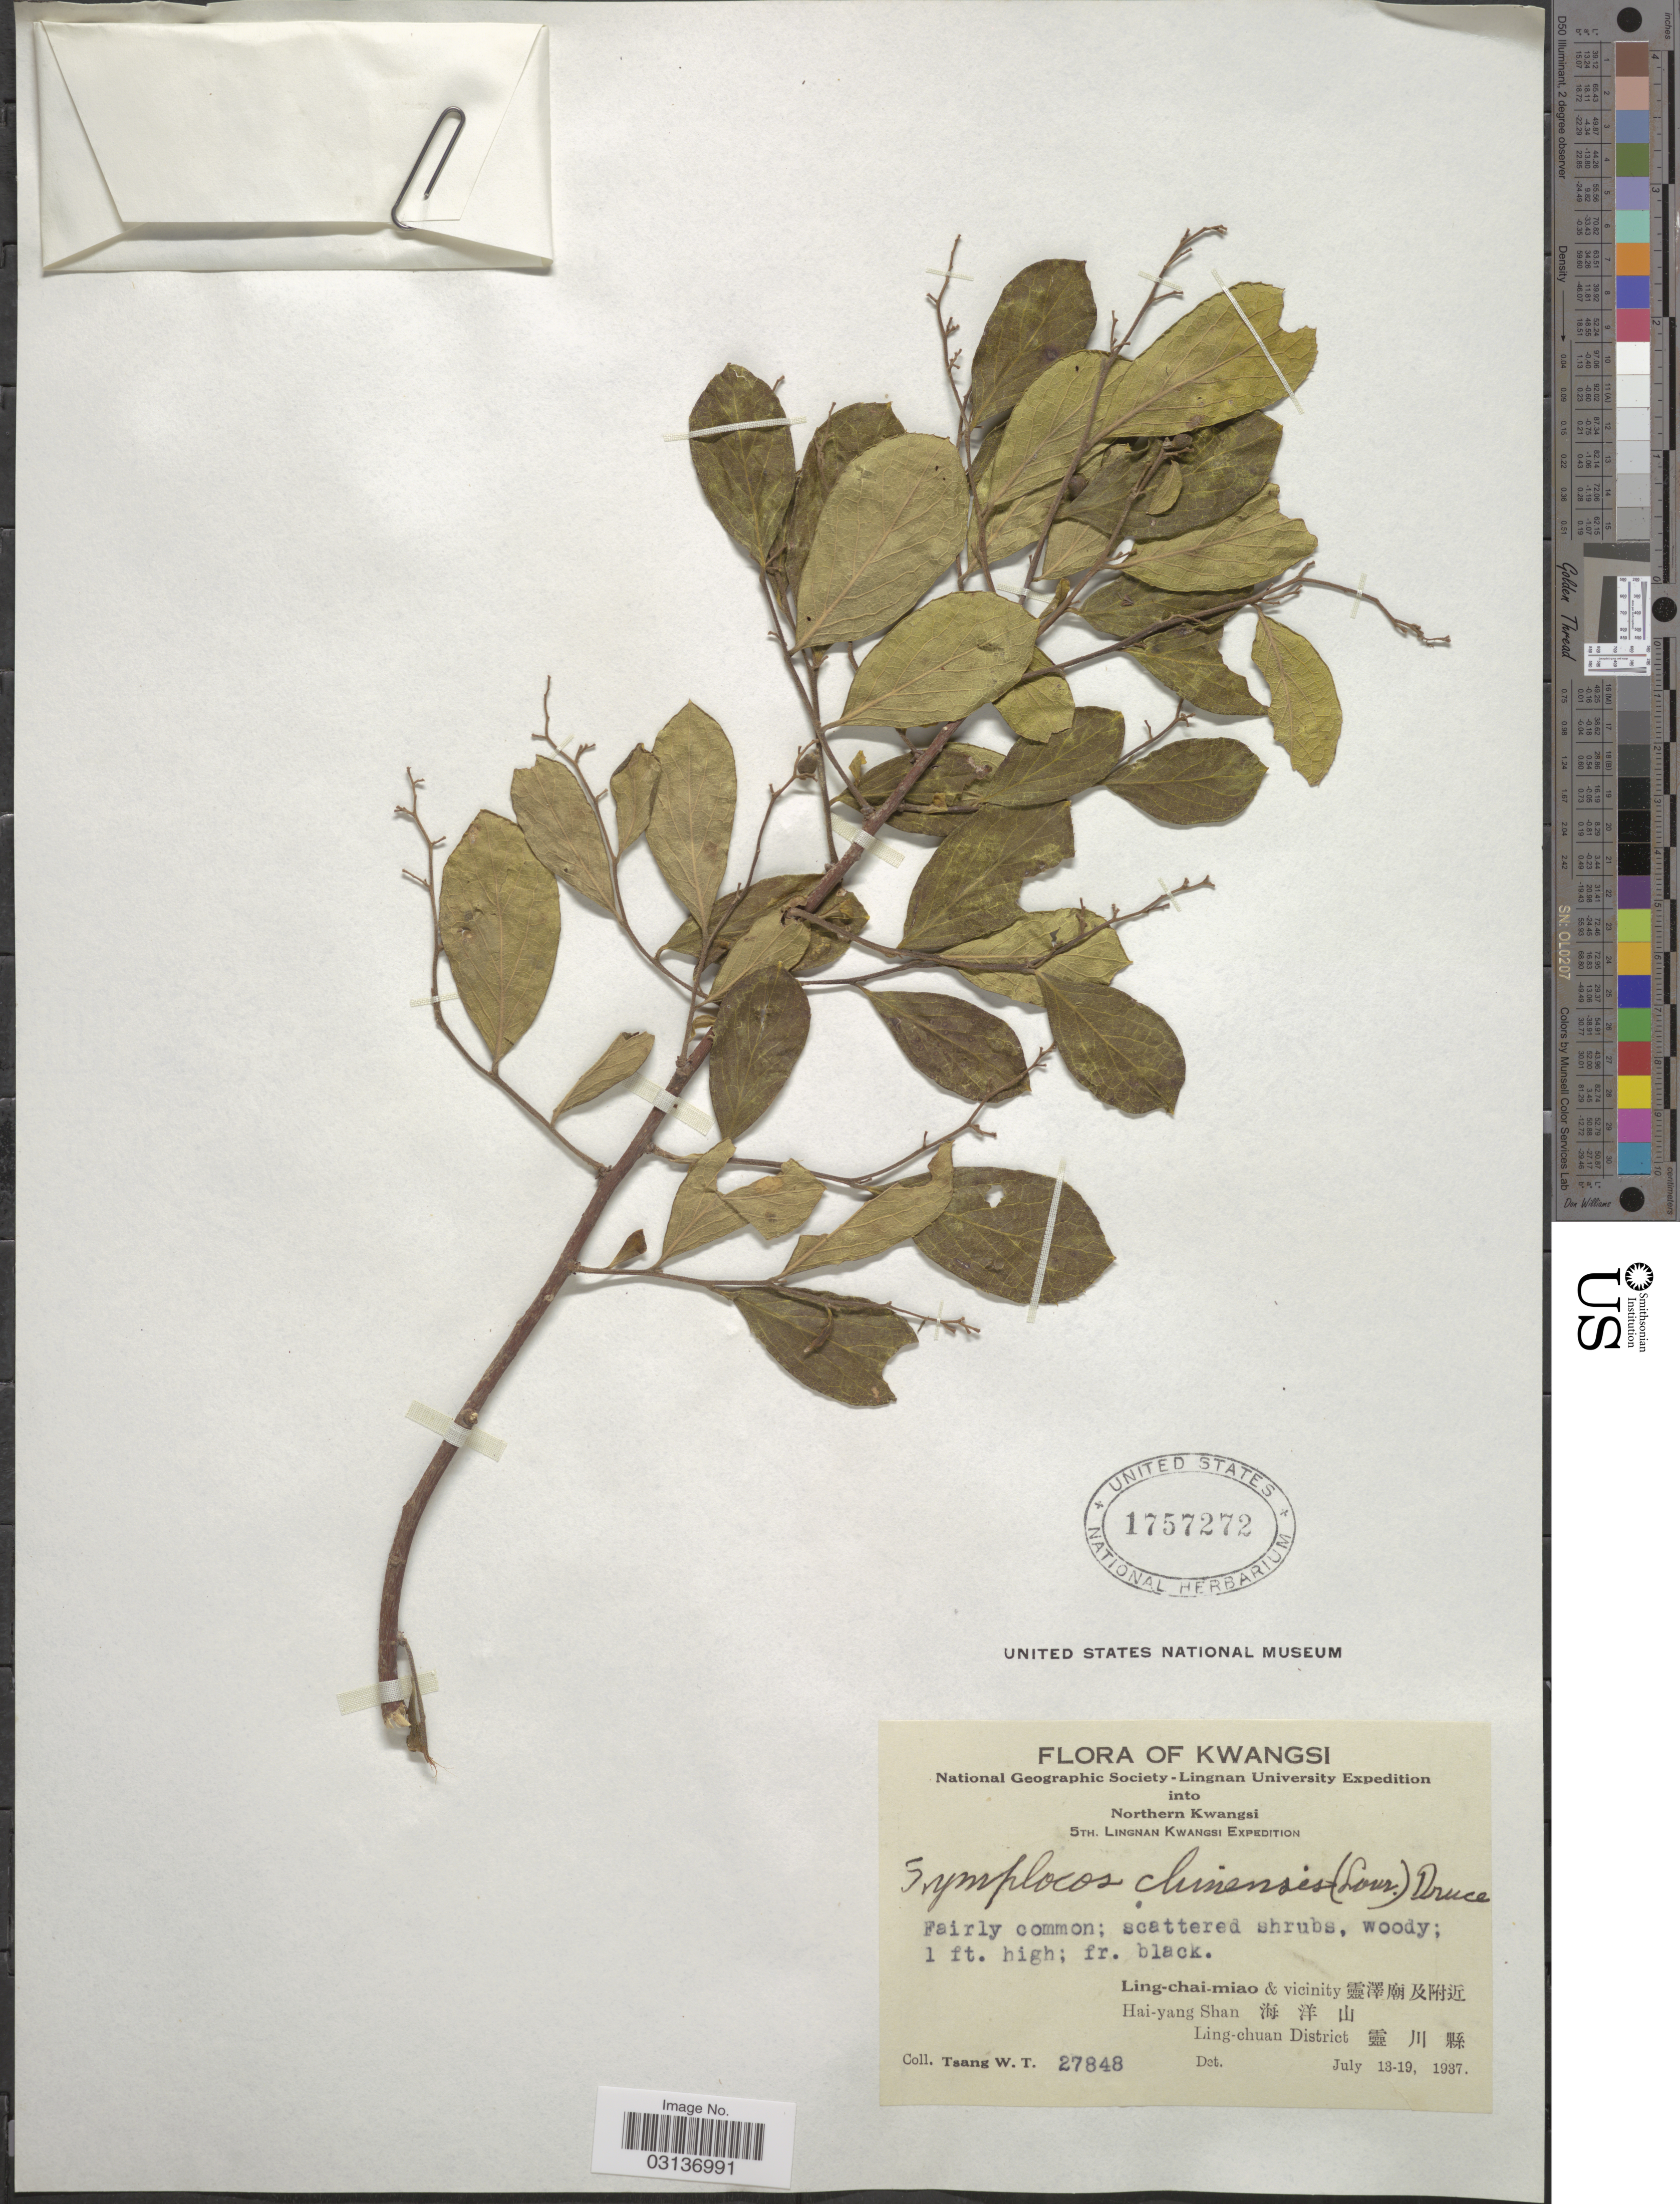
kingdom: Plantae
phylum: Tracheophyta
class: Magnoliopsida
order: Ericales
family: Symplocaceae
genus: Symplocos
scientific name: Symplocos paniculata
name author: Miq.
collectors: W. T. Tsang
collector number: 27848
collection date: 1937-07-13/1937-07-19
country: China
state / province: Guangxi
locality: Kwangsi. Northern Kwangsi. Ling-chai-miao & vicinity. Hai-yang Shan. Ling-chuan District.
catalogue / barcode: US 1757272